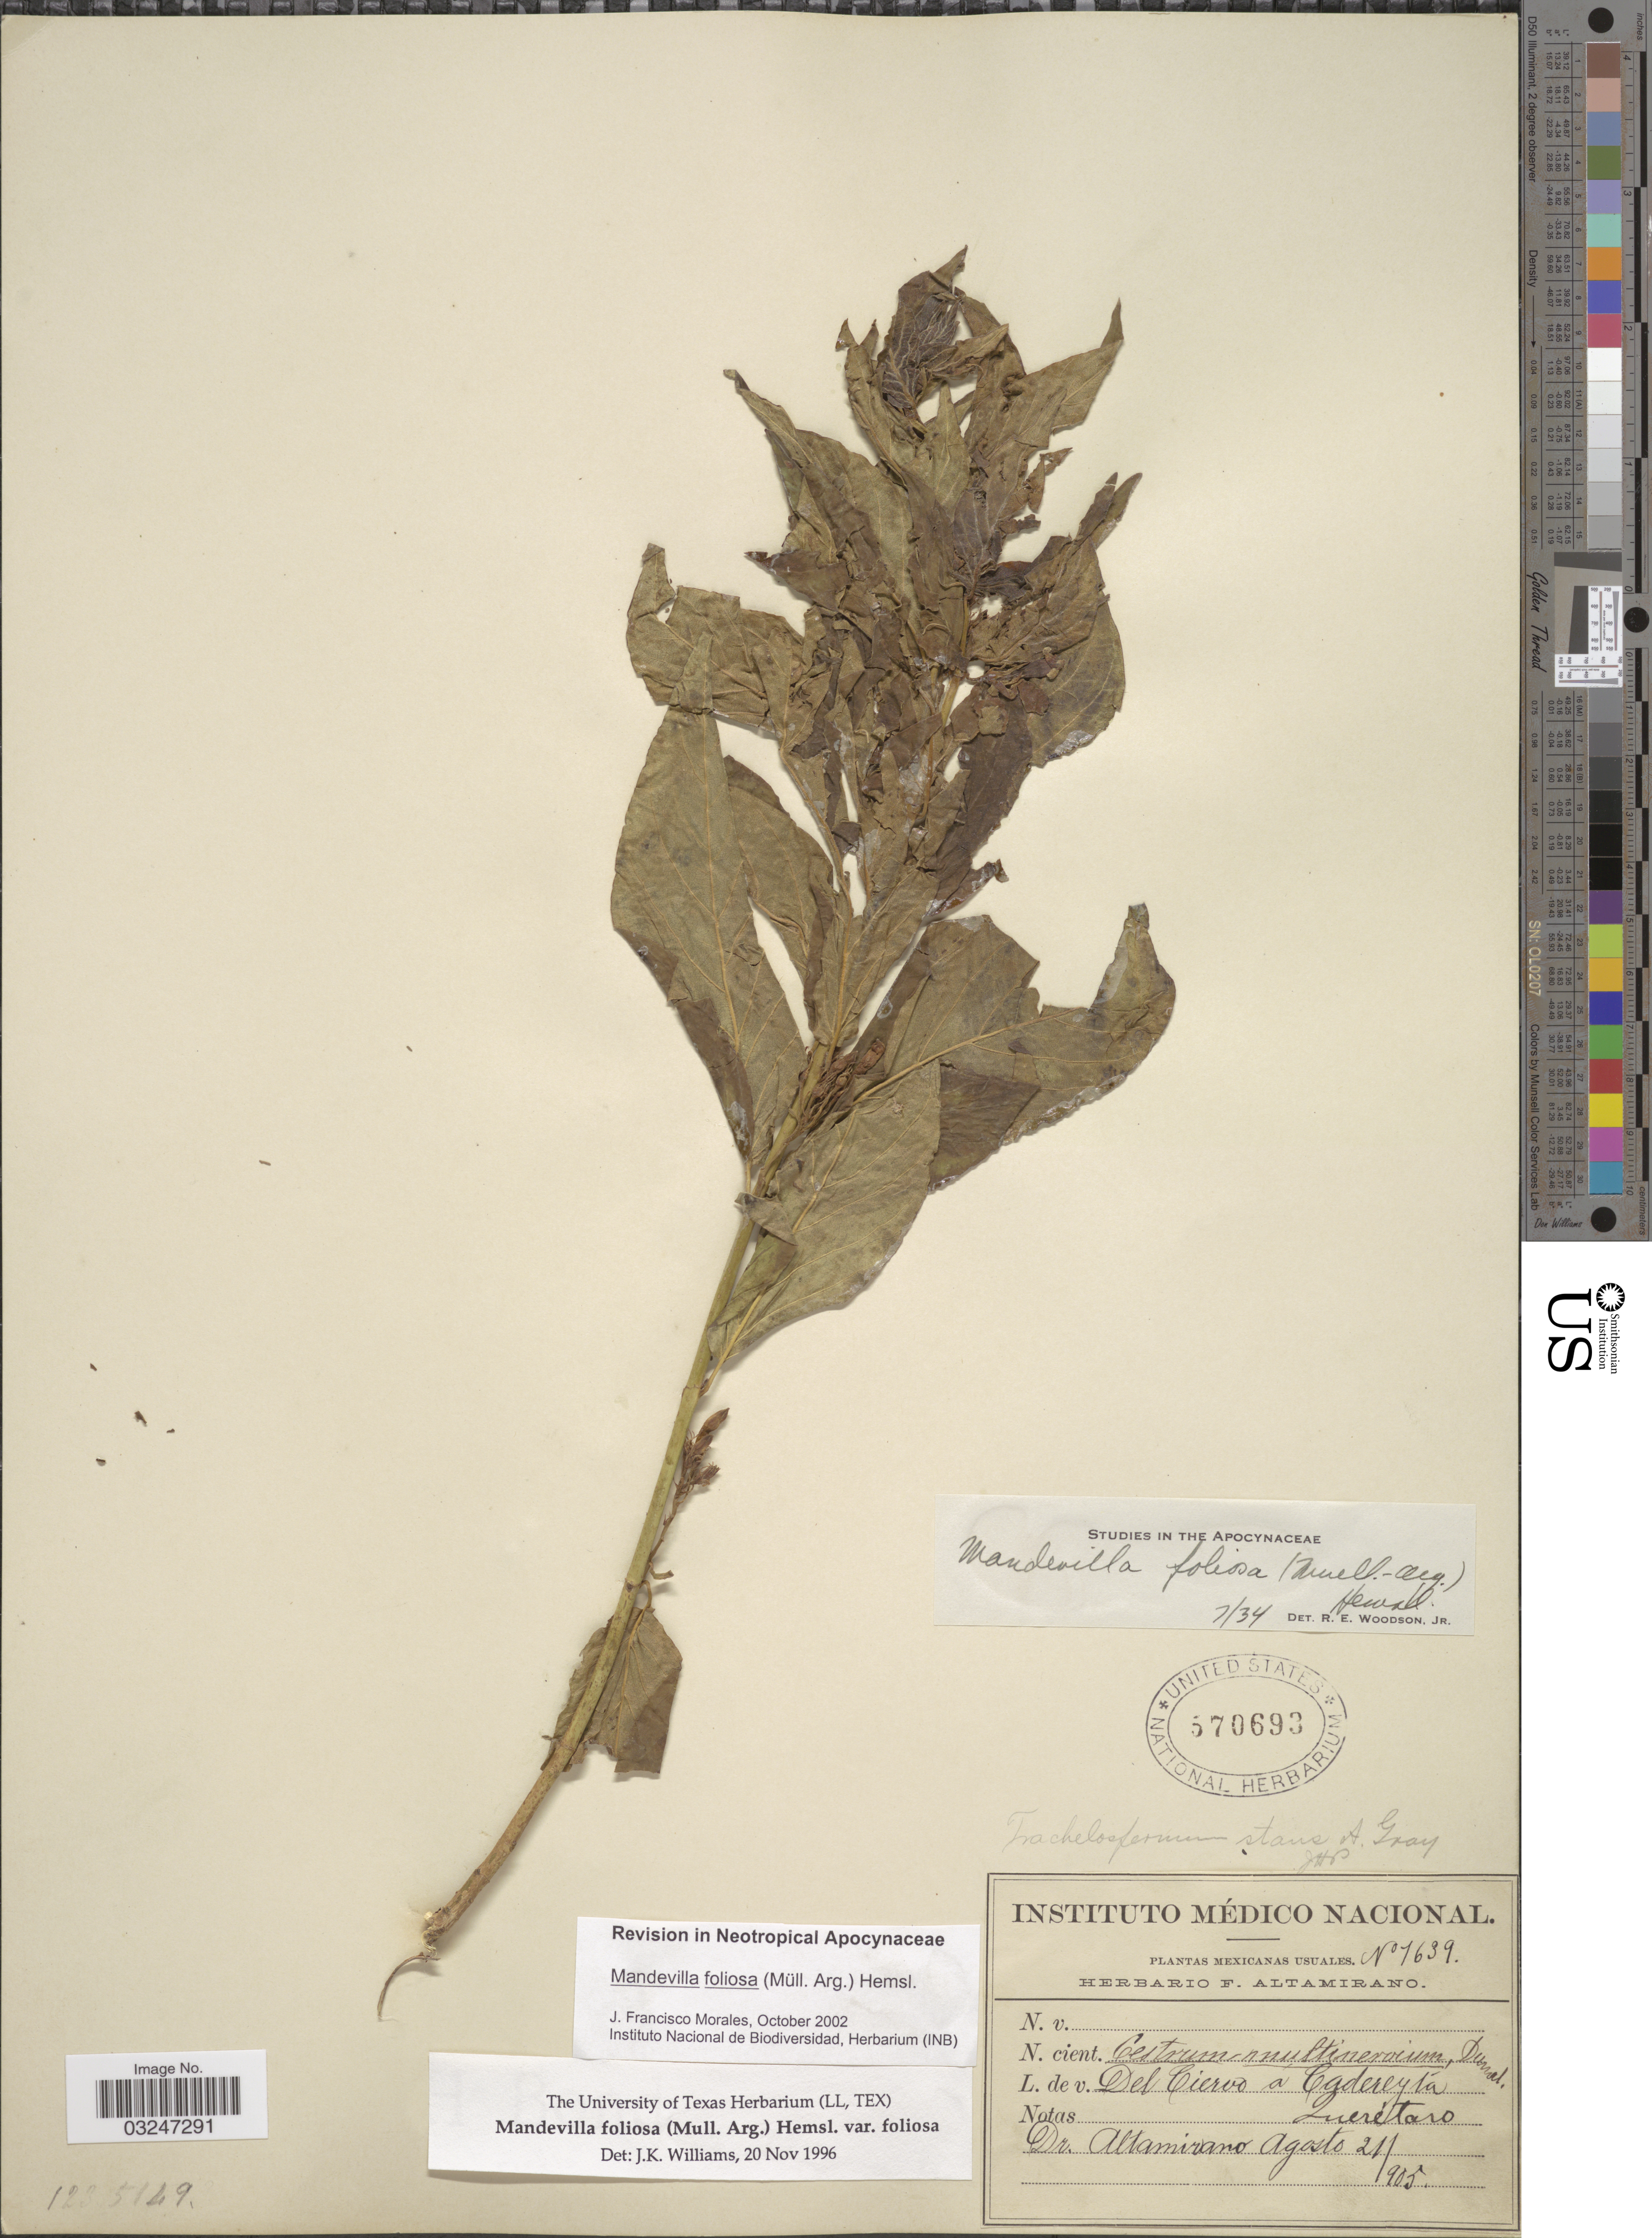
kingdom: Plantae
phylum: Tracheophyta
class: Magnoliopsida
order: Gentianales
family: Apocynaceae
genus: Mandevilla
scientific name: Mandevilla foliosa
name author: (Müll. Arg.) Hemsl.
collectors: Altamirano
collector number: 1639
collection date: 1905-08-21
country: Mexico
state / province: Querétaro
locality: Del Ciervo á Ogdereyta.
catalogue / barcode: US 570693